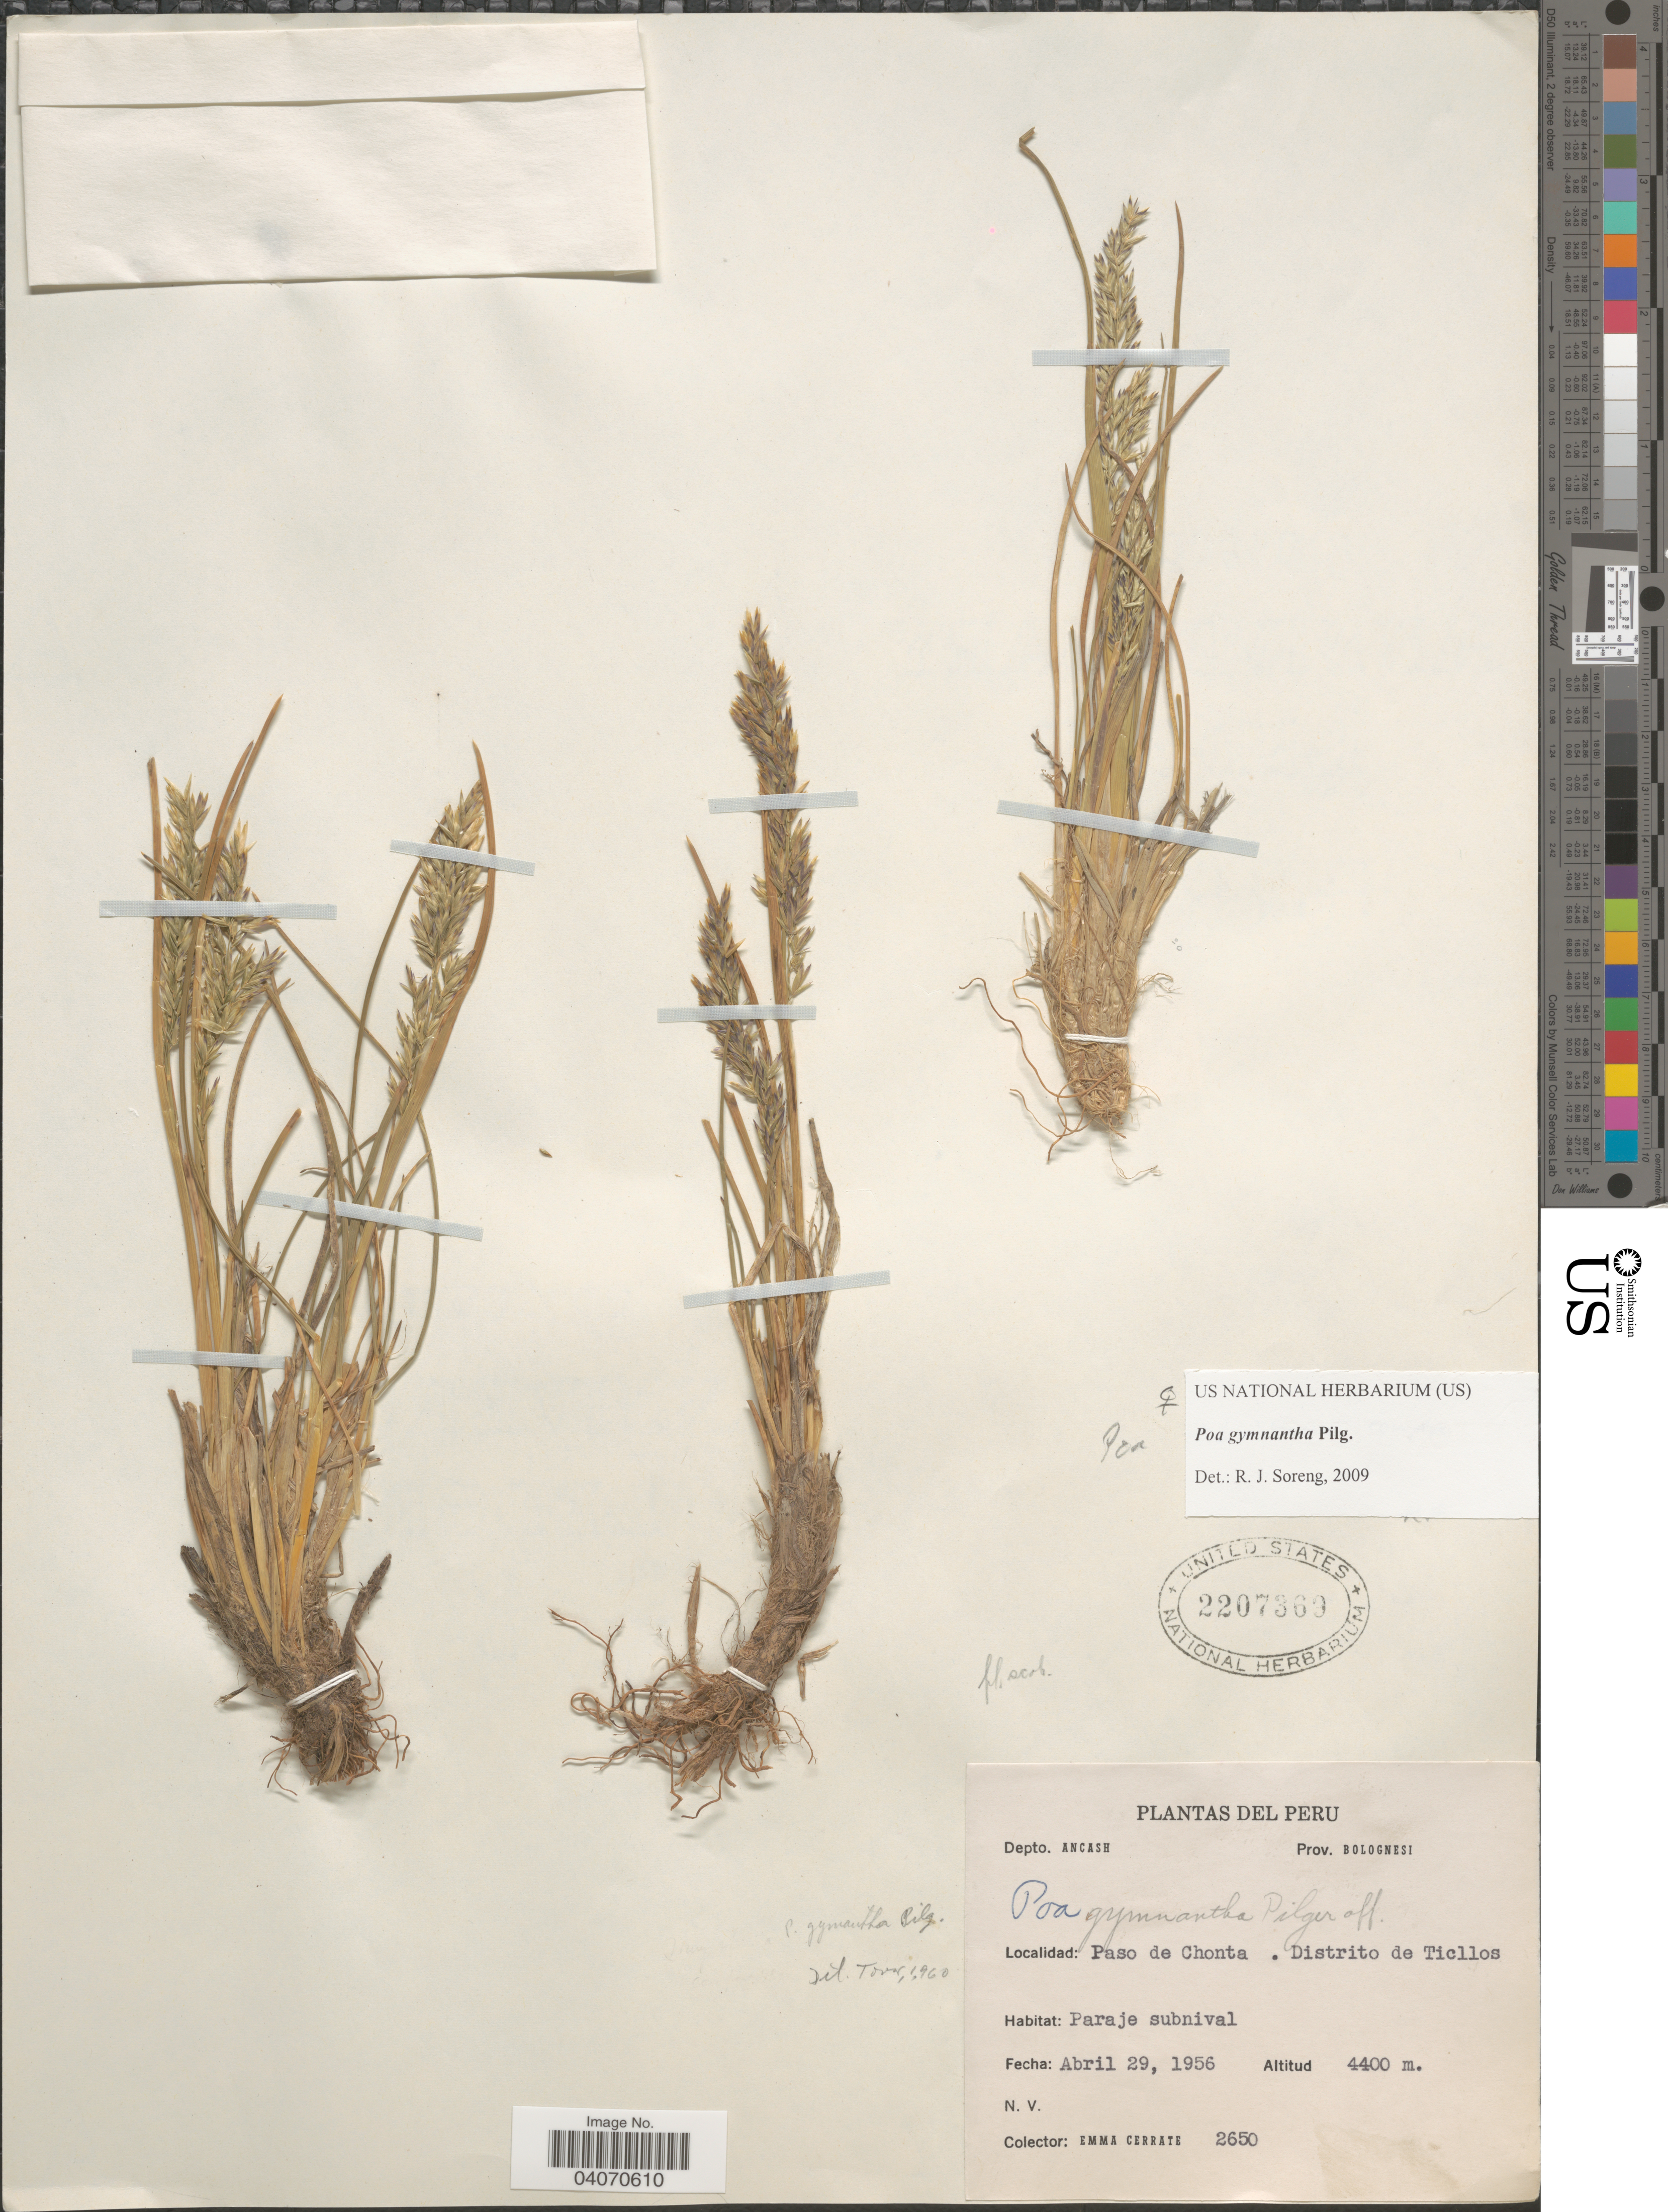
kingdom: Plantae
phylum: Tracheophyta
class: Liliopsida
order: Poales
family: Poaceae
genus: Poa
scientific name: Poa gymnantha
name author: Pilg.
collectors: E. Cerrate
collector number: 2650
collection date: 1956-04-29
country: Peru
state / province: Ancash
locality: Depto. Ancash. Prov. Bolognesi. Paso de Chonta. Distrito de Ticllos.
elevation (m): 4400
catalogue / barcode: US 2207360